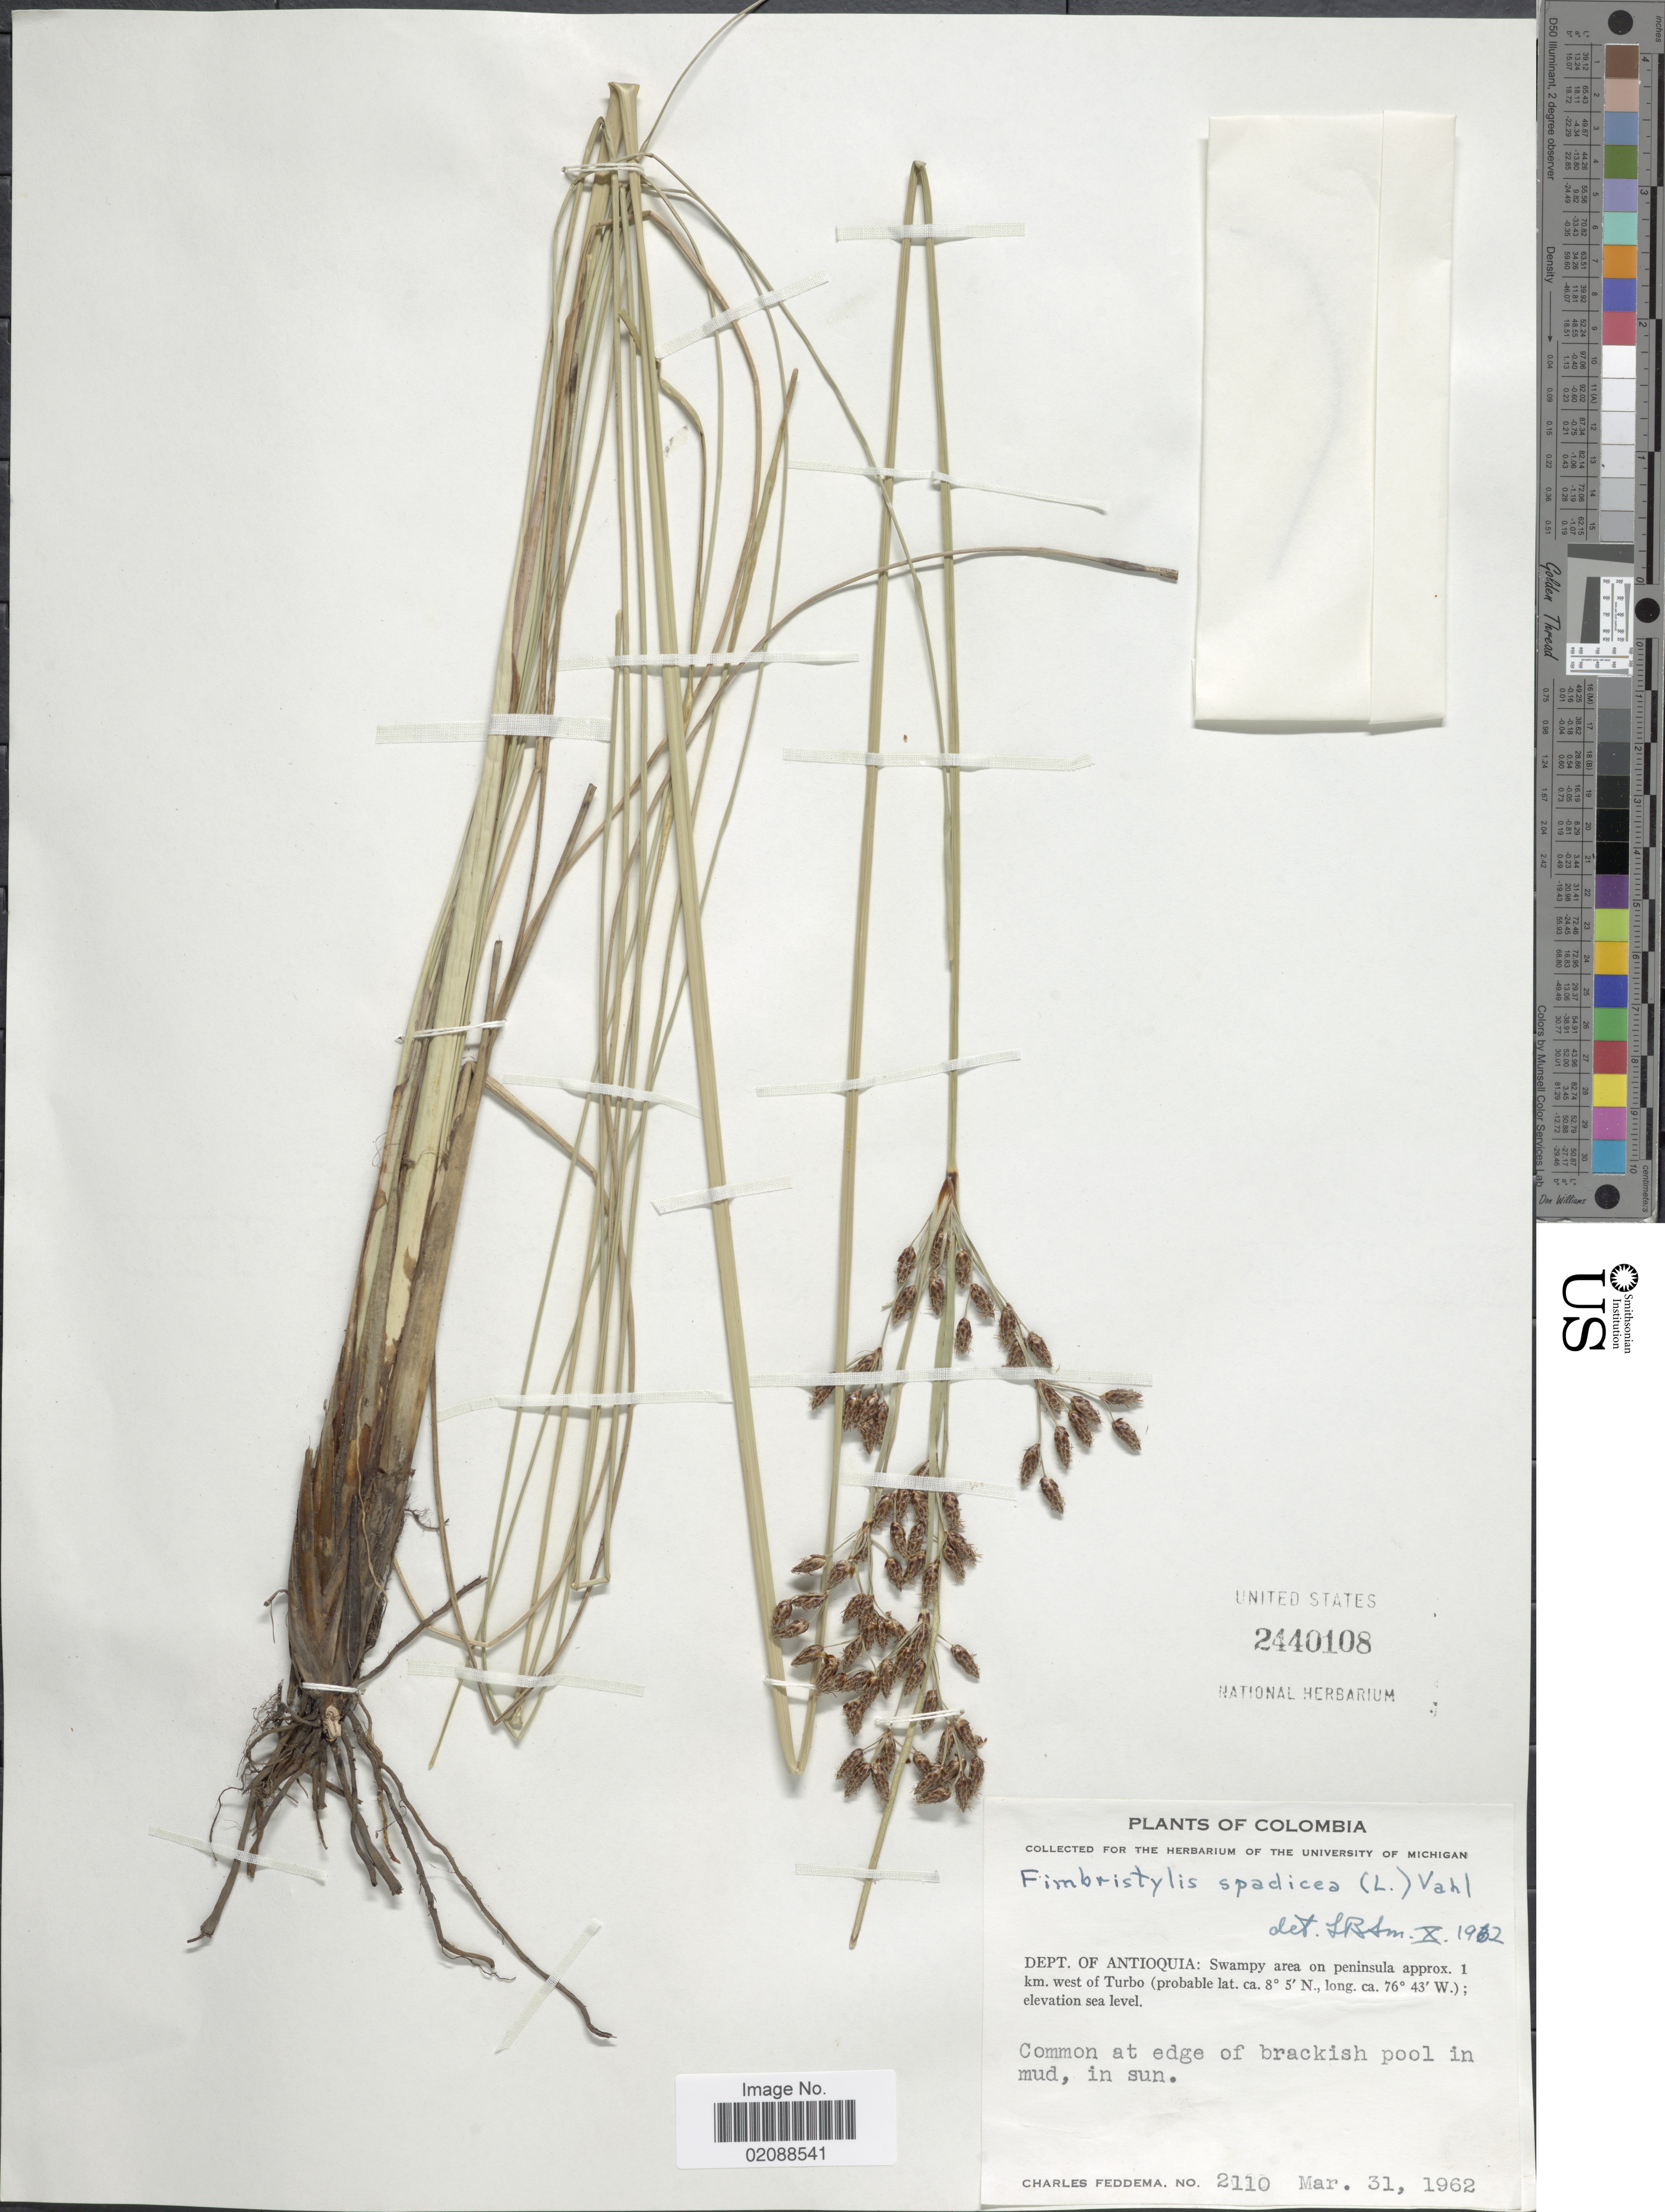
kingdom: Plantae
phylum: Tracheophyta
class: Liliopsida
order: Poales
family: Cyperaceae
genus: Fimbristylis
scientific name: Fimbristylis spadicea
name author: (L.) Vahl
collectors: C. Feddema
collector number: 2110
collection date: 1962-03-31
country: Colombia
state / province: Antioquia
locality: Swampy area on peninsula approx. 1 km. west of Turbo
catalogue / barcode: US 2440108